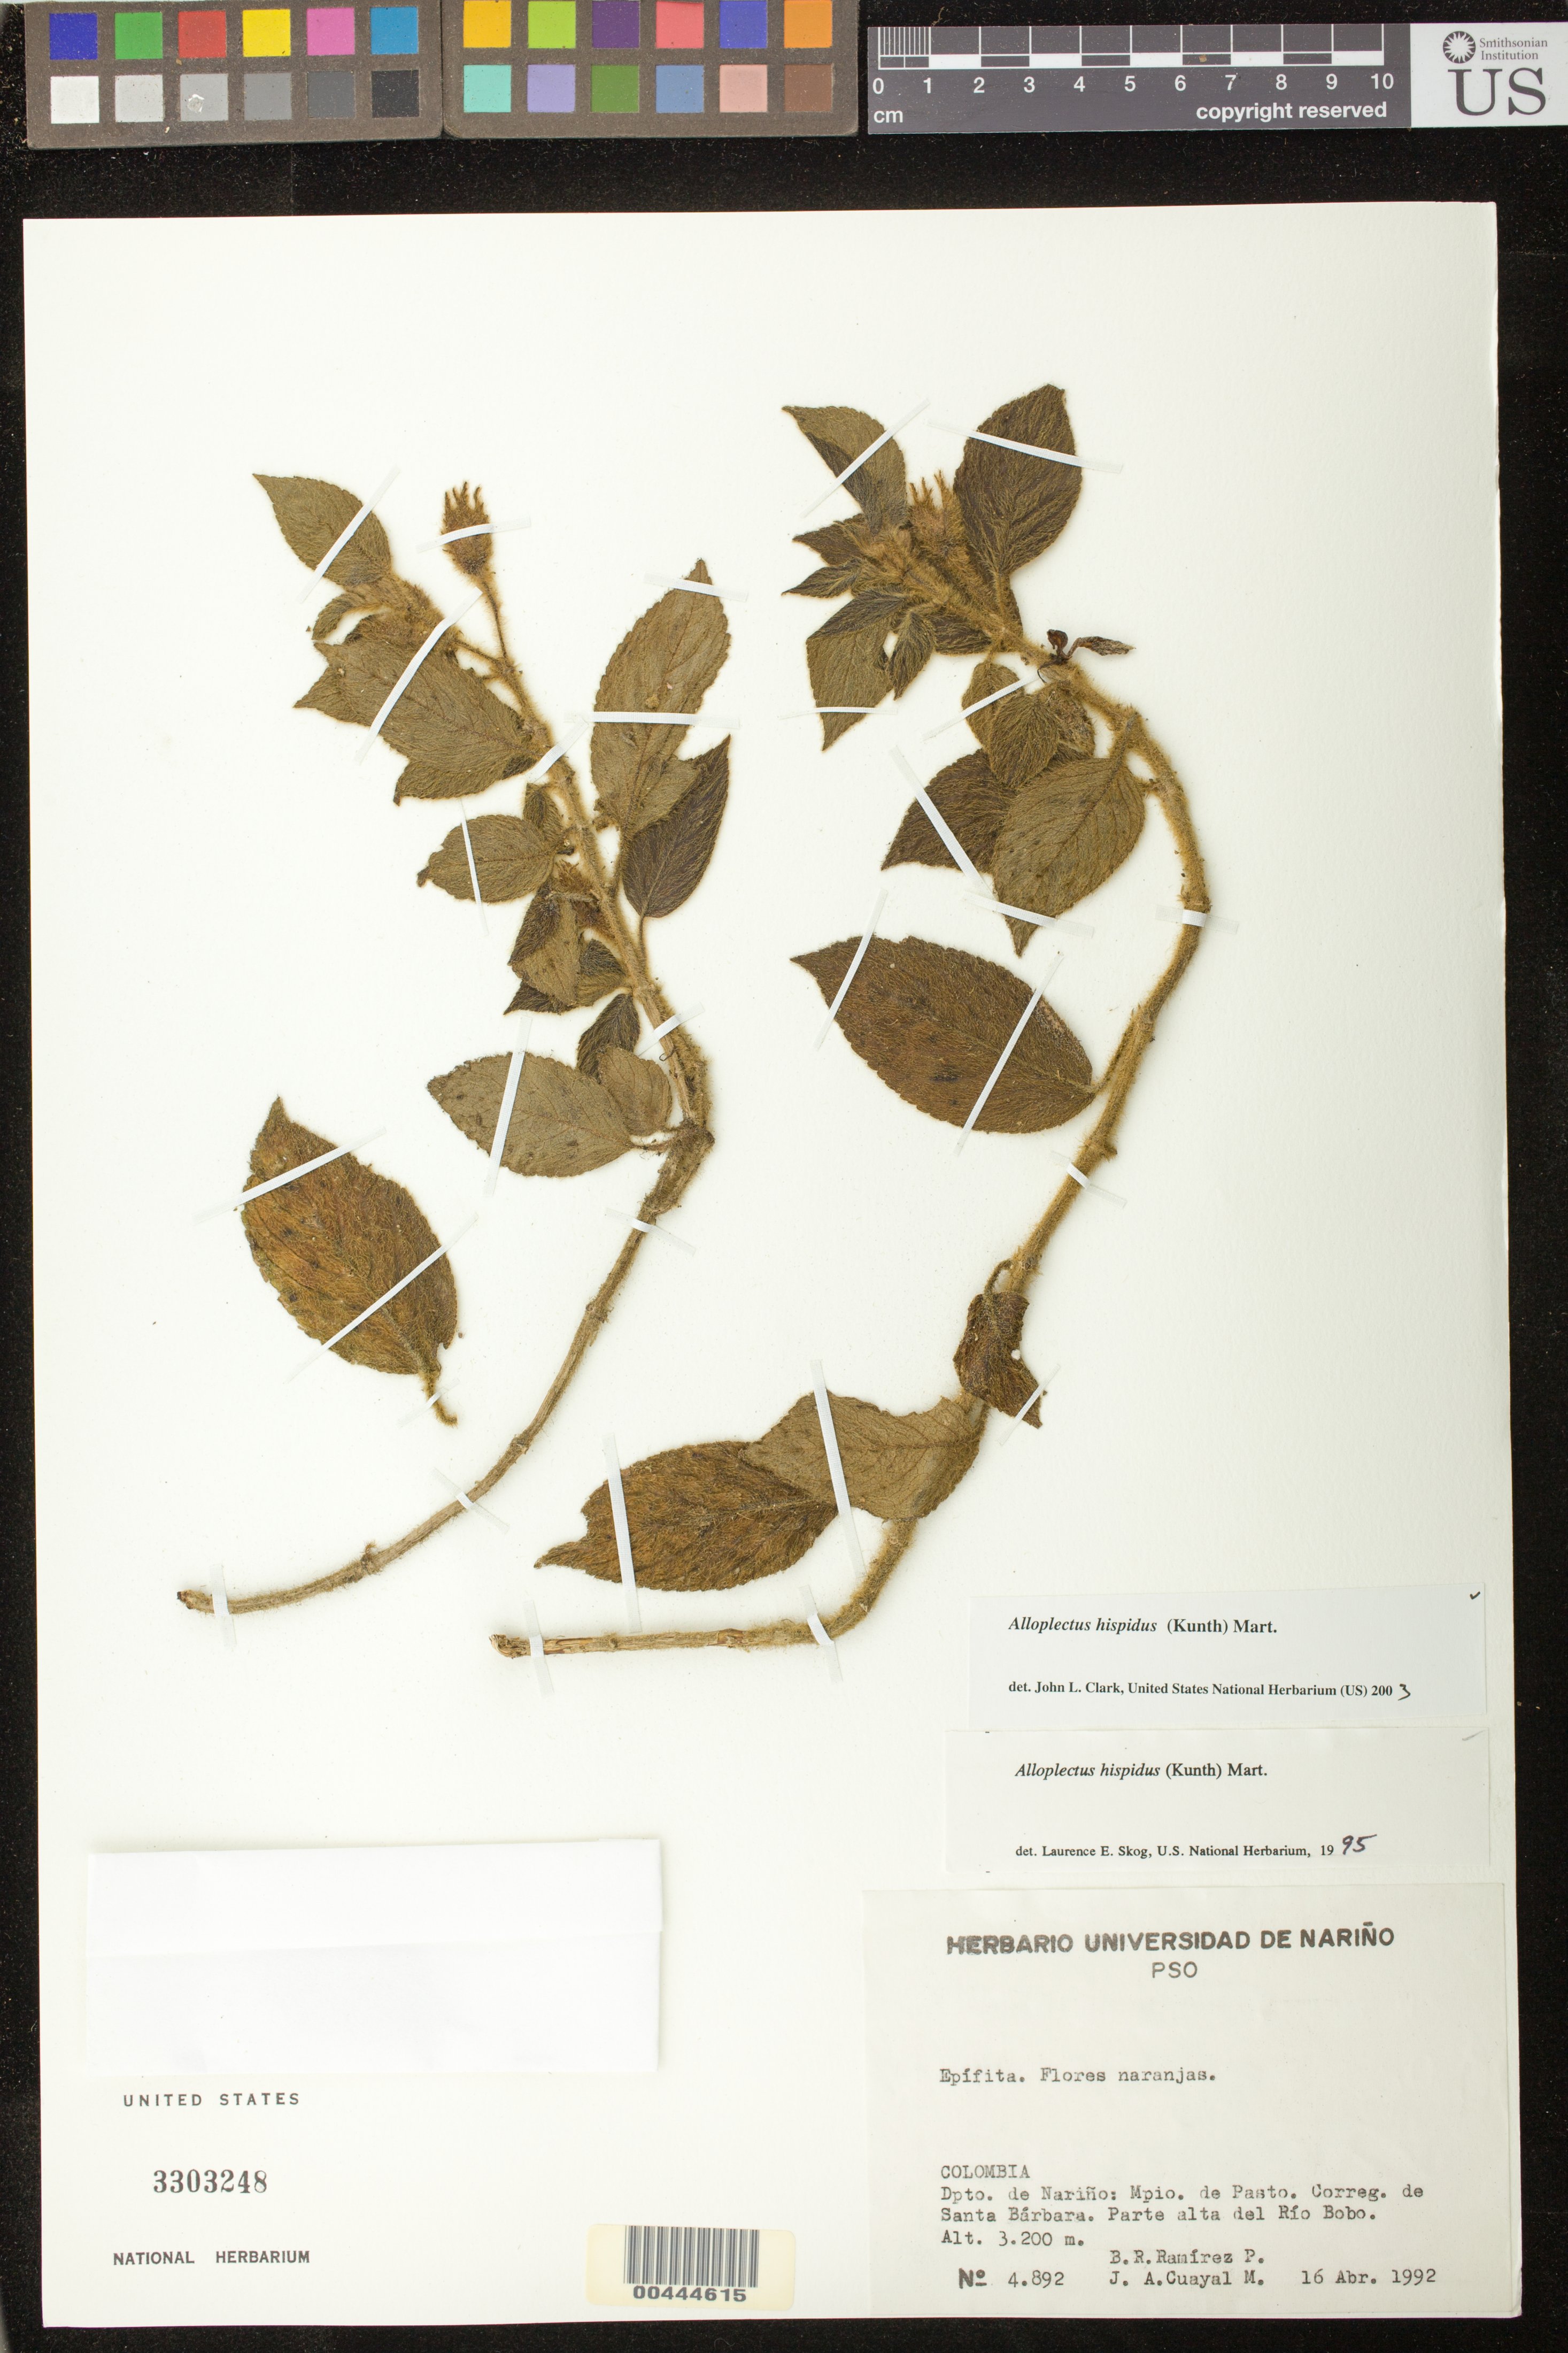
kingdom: Plantae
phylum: Tracheophyta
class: Magnoliopsida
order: Lamiales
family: Gesneriaceae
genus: Alloplectus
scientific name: Alloplectus hispidus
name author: (Kunth) Mart.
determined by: Clark, J. L., (SEL), The Marie Selby Botanical Garden (UNITED STATES)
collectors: B. R. Ramirez P. & J. Cuayal M.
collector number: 4892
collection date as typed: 16 Apr 1992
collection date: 1992-04-16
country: Colombia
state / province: Nariño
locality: Mpio. Pasto, Correg. Santa Bárbara, headwaters of Río Bobo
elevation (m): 3200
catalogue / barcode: US 3303248